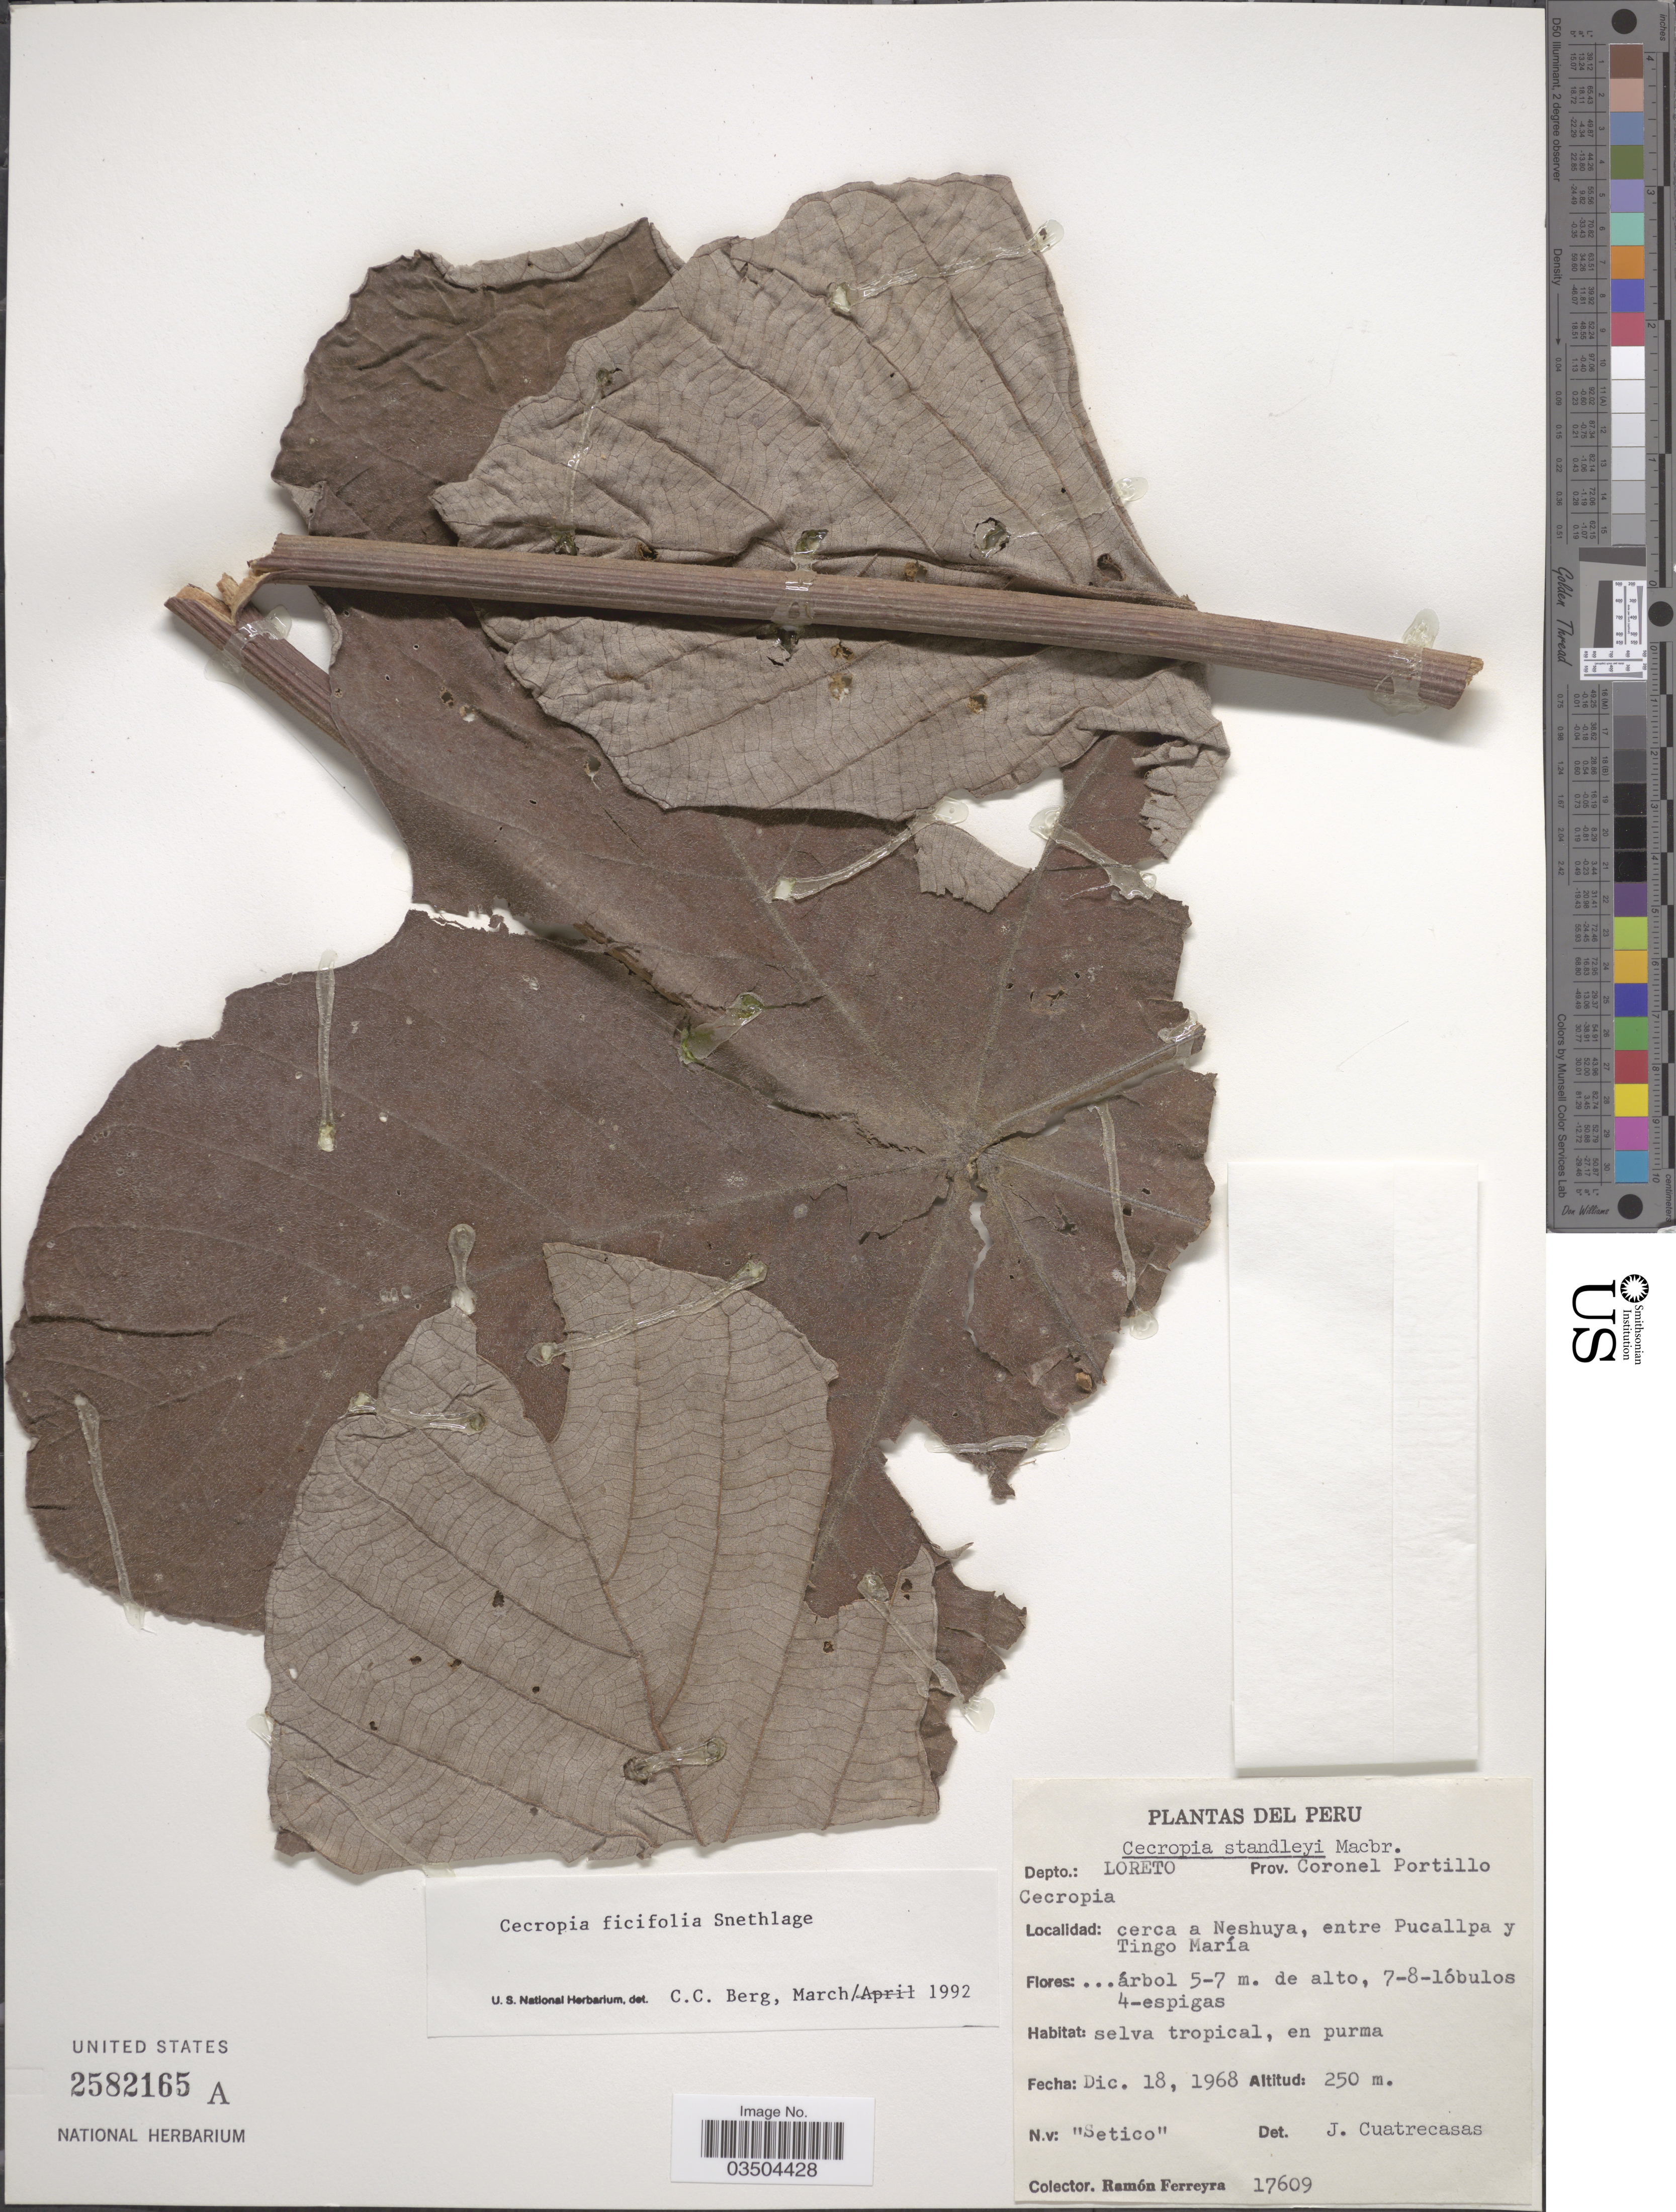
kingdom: Plantae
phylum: Tracheophyta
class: Magnoliopsida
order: Rosales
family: Urticaceae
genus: Cecropia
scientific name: Cecropia ficifolia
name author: Snethlage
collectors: R. A. Ferreyra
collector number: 17609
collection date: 1968-12-18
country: Peru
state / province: Loreto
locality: Depto.: Loreto, Prov. Coronel Portillo. Cerca a Neshuya, entre Pucallpa y Tingo María.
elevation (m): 250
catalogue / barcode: US 2582165A